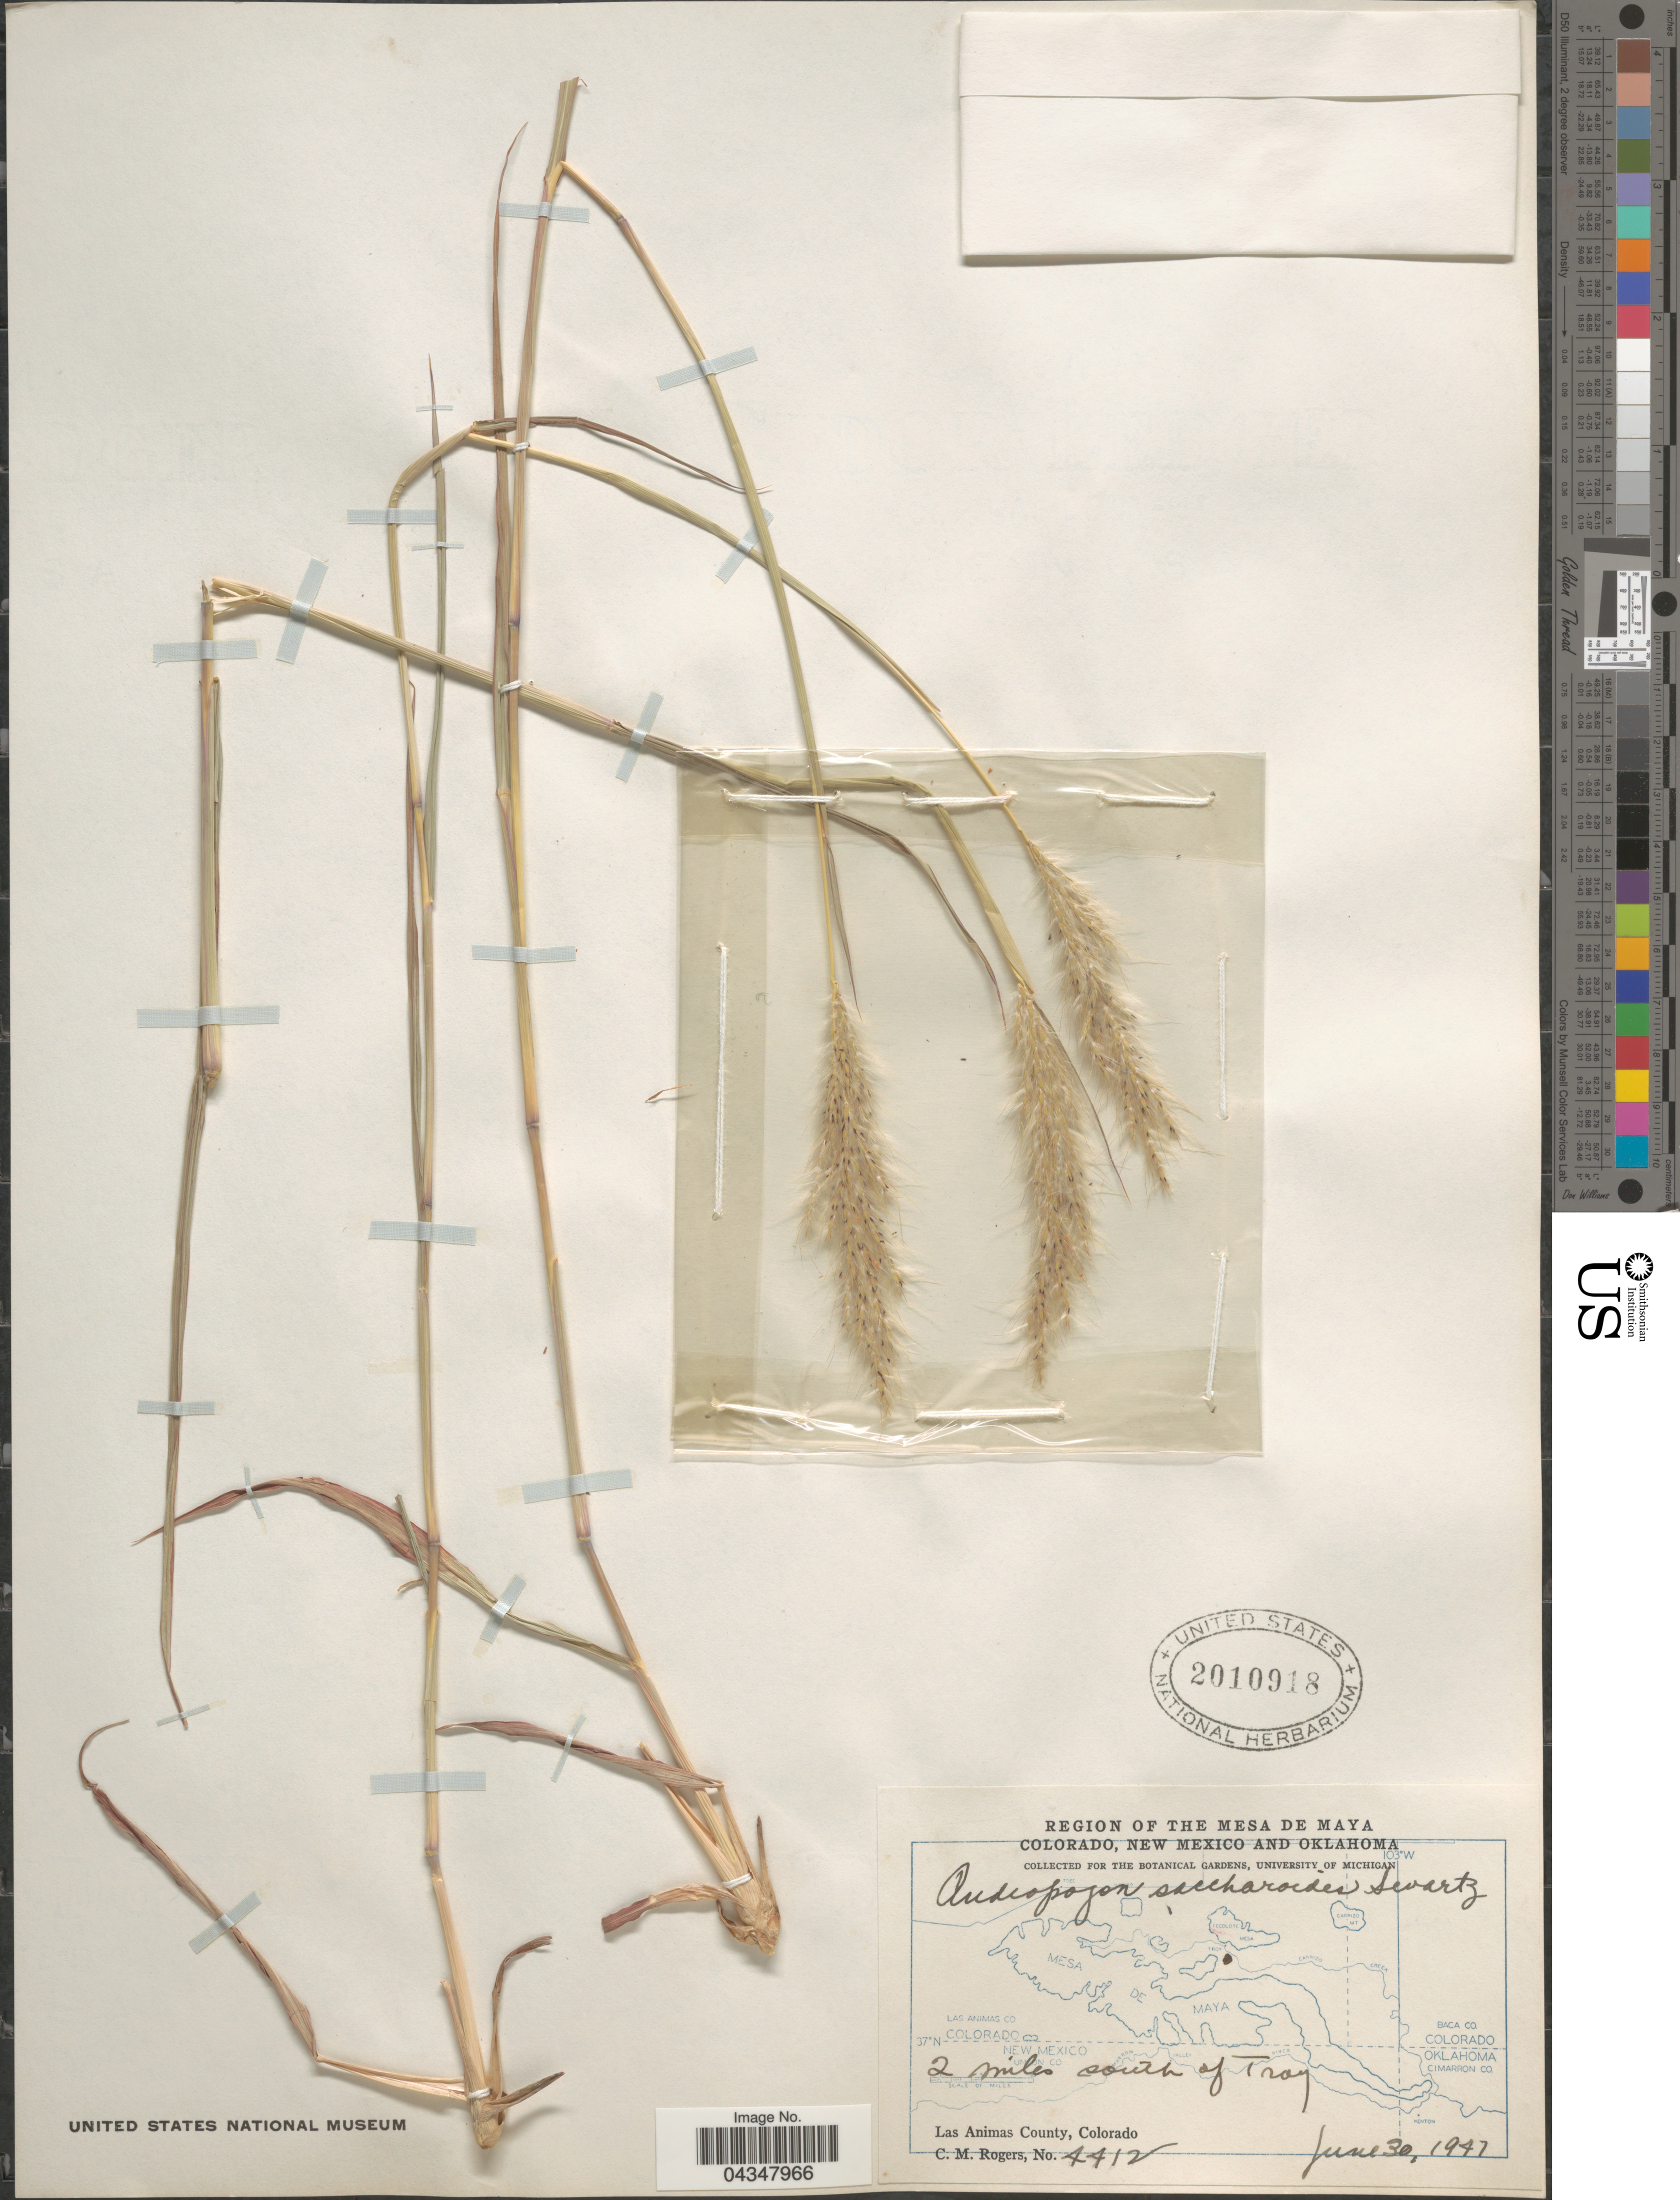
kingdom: Plantae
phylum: Tracheophyta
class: Liliopsida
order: Poales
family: Poaceae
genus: Bothriochloa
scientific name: Bothriochloa saccharoides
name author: (Sw.) Rydb.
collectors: C. M. Rogers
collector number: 4412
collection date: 1947-06-30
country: United States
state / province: Oklahoma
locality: Region of the Mesa de Maya. 2 miles south of Troy. Las Animas County.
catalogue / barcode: US 2010918